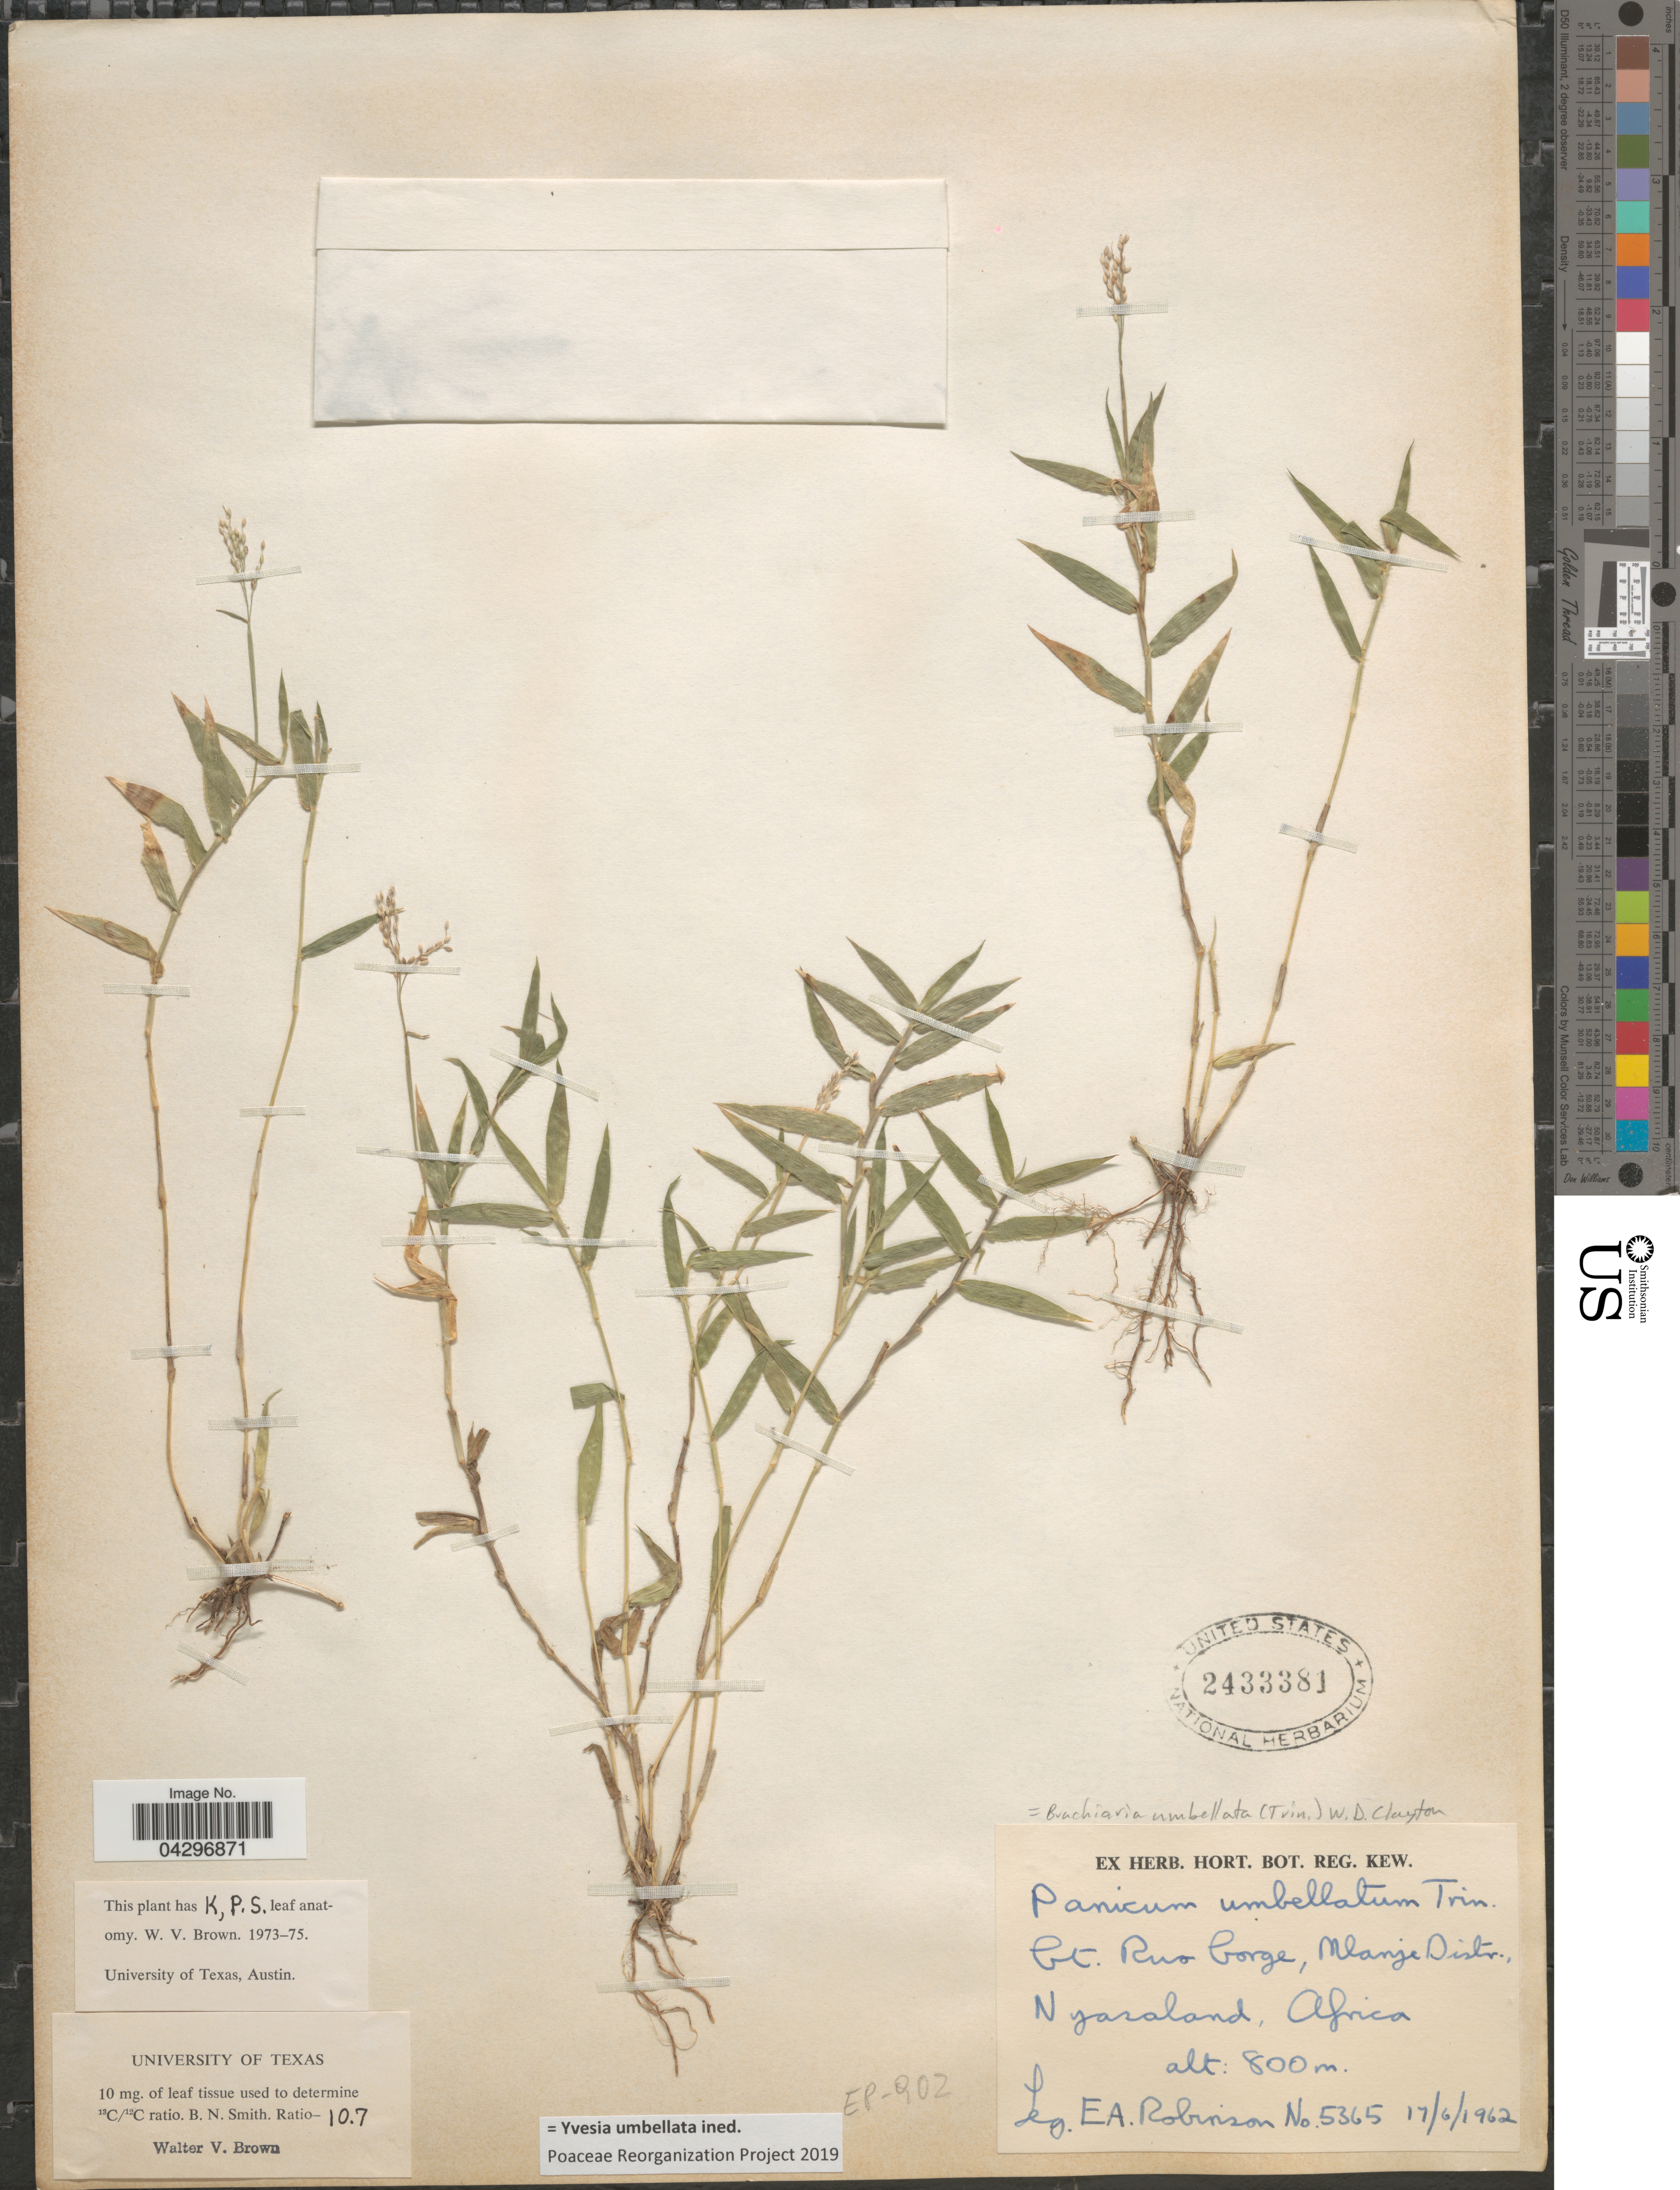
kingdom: Plantae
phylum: Tracheophyta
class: Liliopsida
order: Poales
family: Poaceae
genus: Yvesia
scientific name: Yvesia umbellata ined.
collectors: E. A. Robinson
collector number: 5365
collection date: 1962-06-17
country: Malawi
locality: Gt. Rus Gorge, Mlanje Distr., Nyasaland.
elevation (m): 800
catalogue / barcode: US 2433381